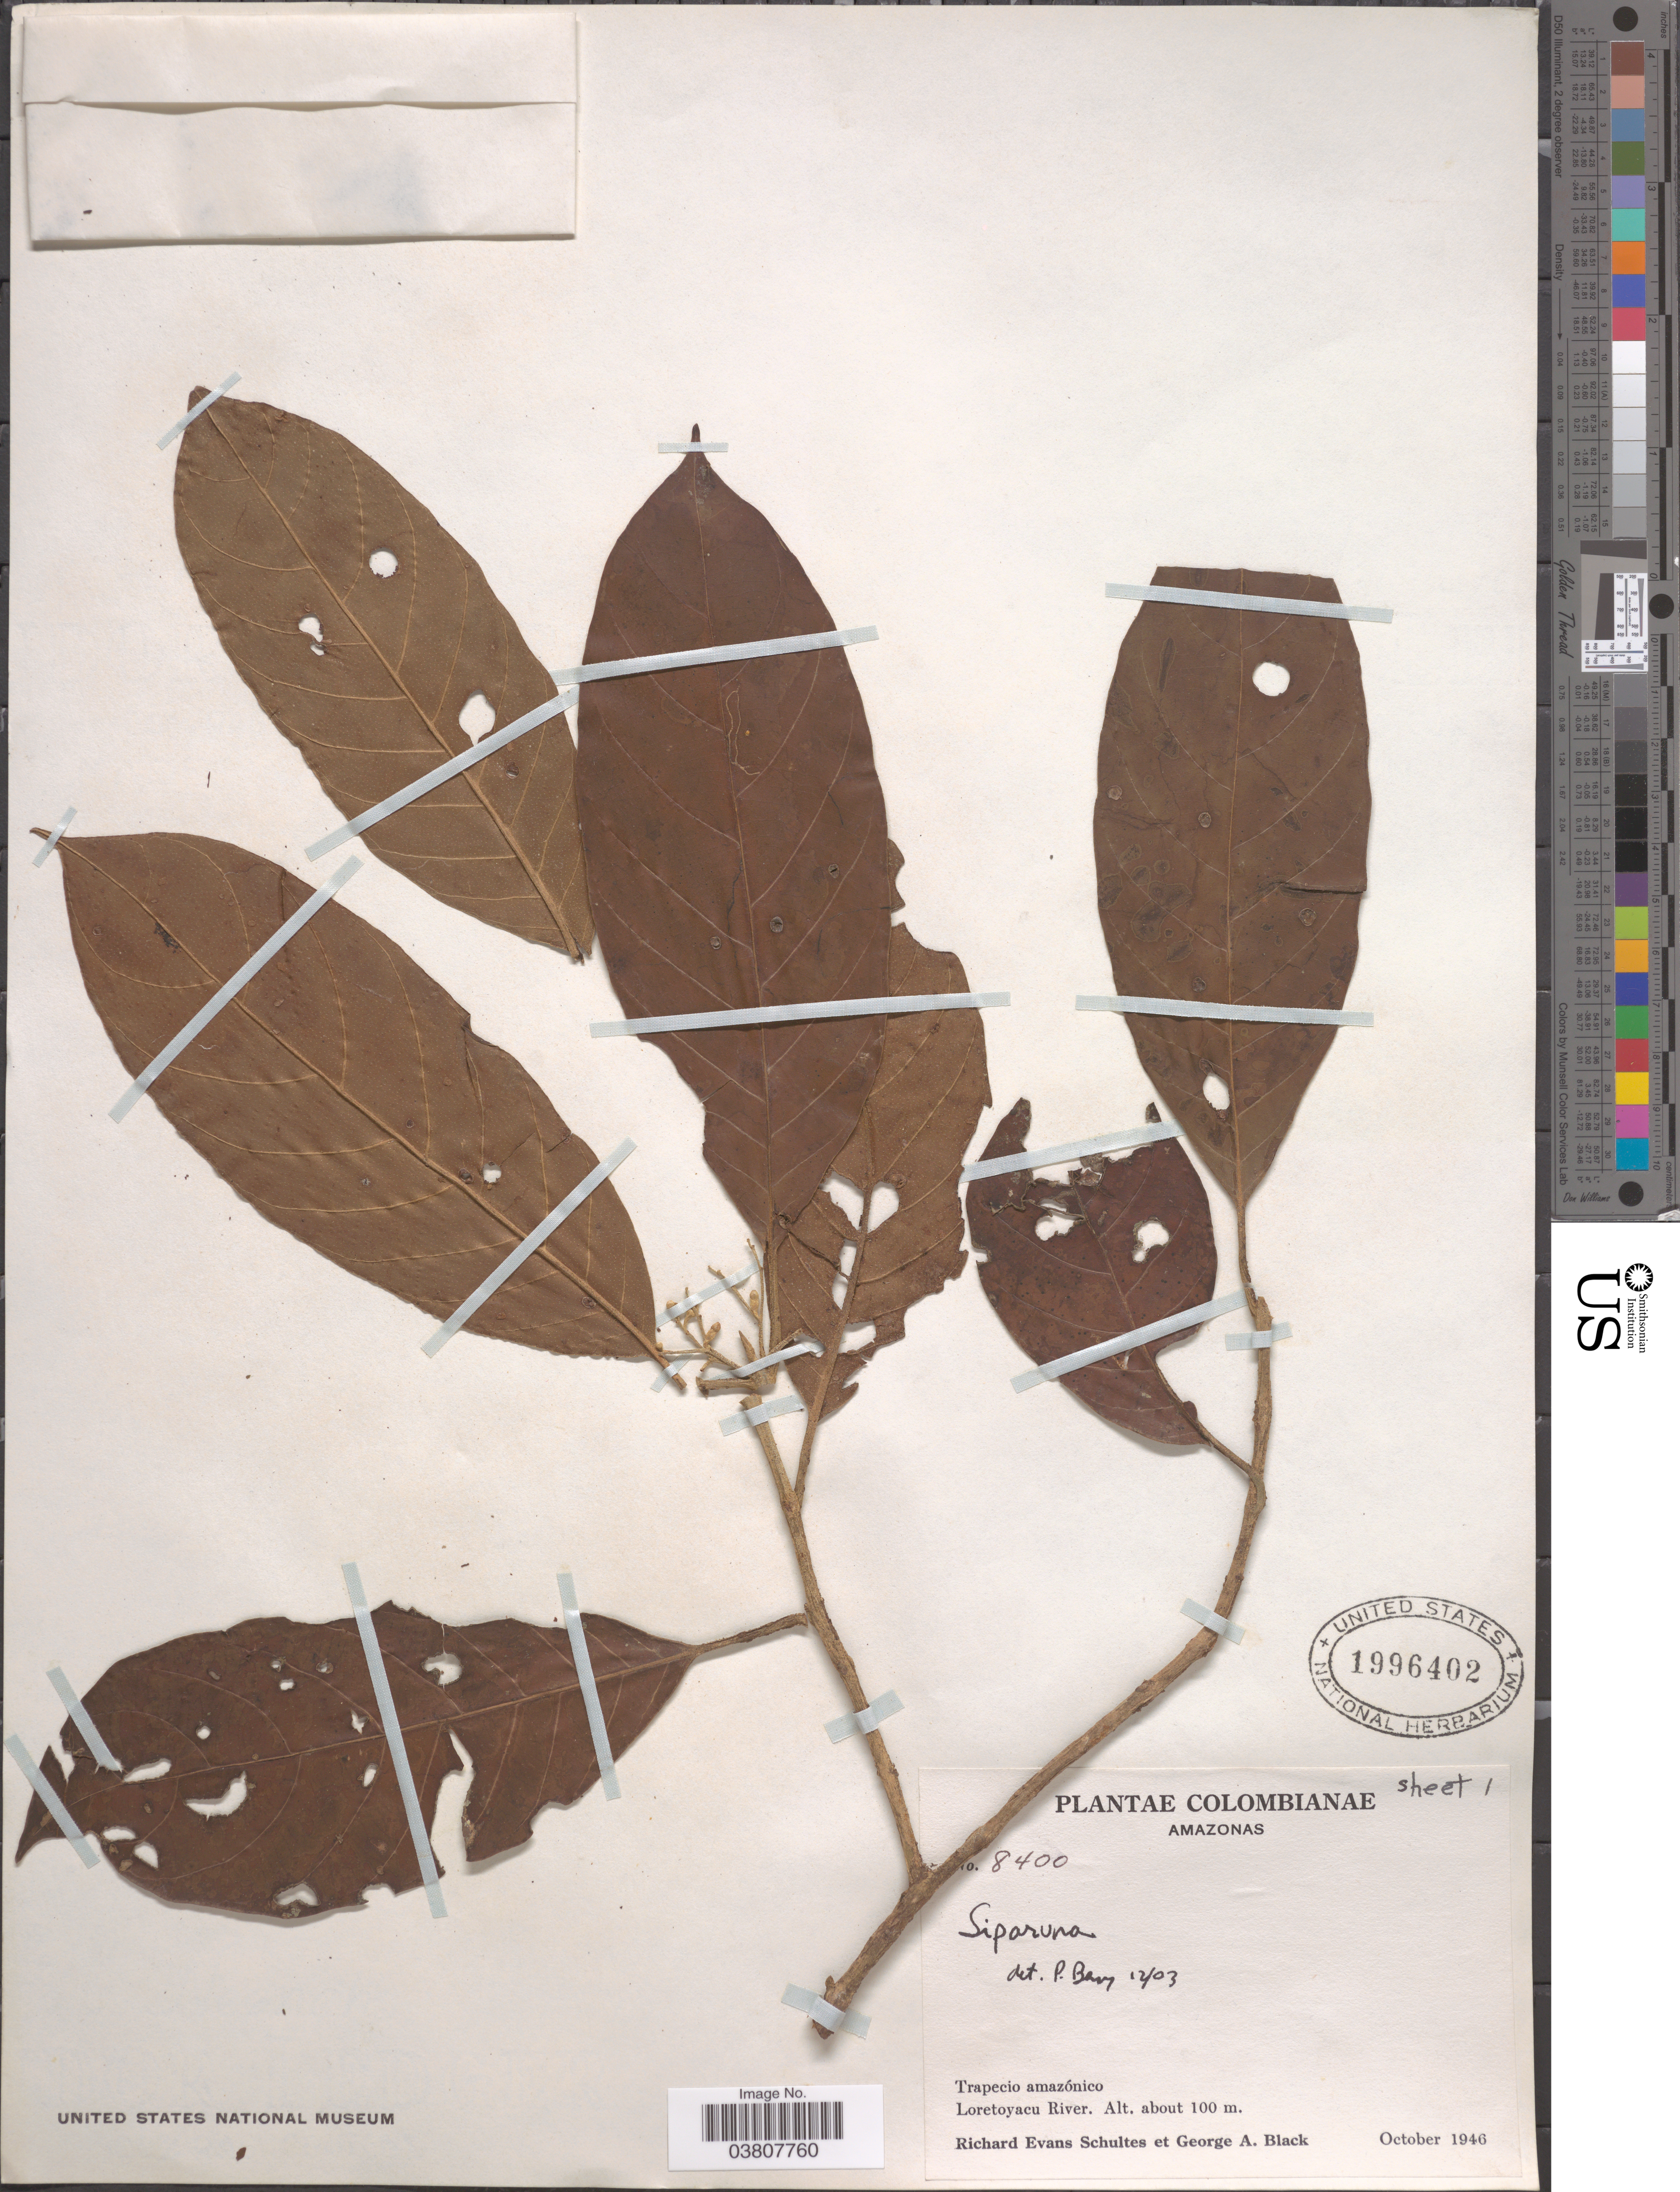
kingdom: Plantae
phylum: Tracheophyta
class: Magnoliopsida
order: Laurales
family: Siparunaceae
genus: Siparuna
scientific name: Siparuna sp.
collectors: R. E. Schultes & G. A. Black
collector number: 8400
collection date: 1946-10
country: Colombia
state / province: Amazônas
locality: Trapecio amazónico. Loretoyacu River.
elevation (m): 100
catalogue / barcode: US 1996402